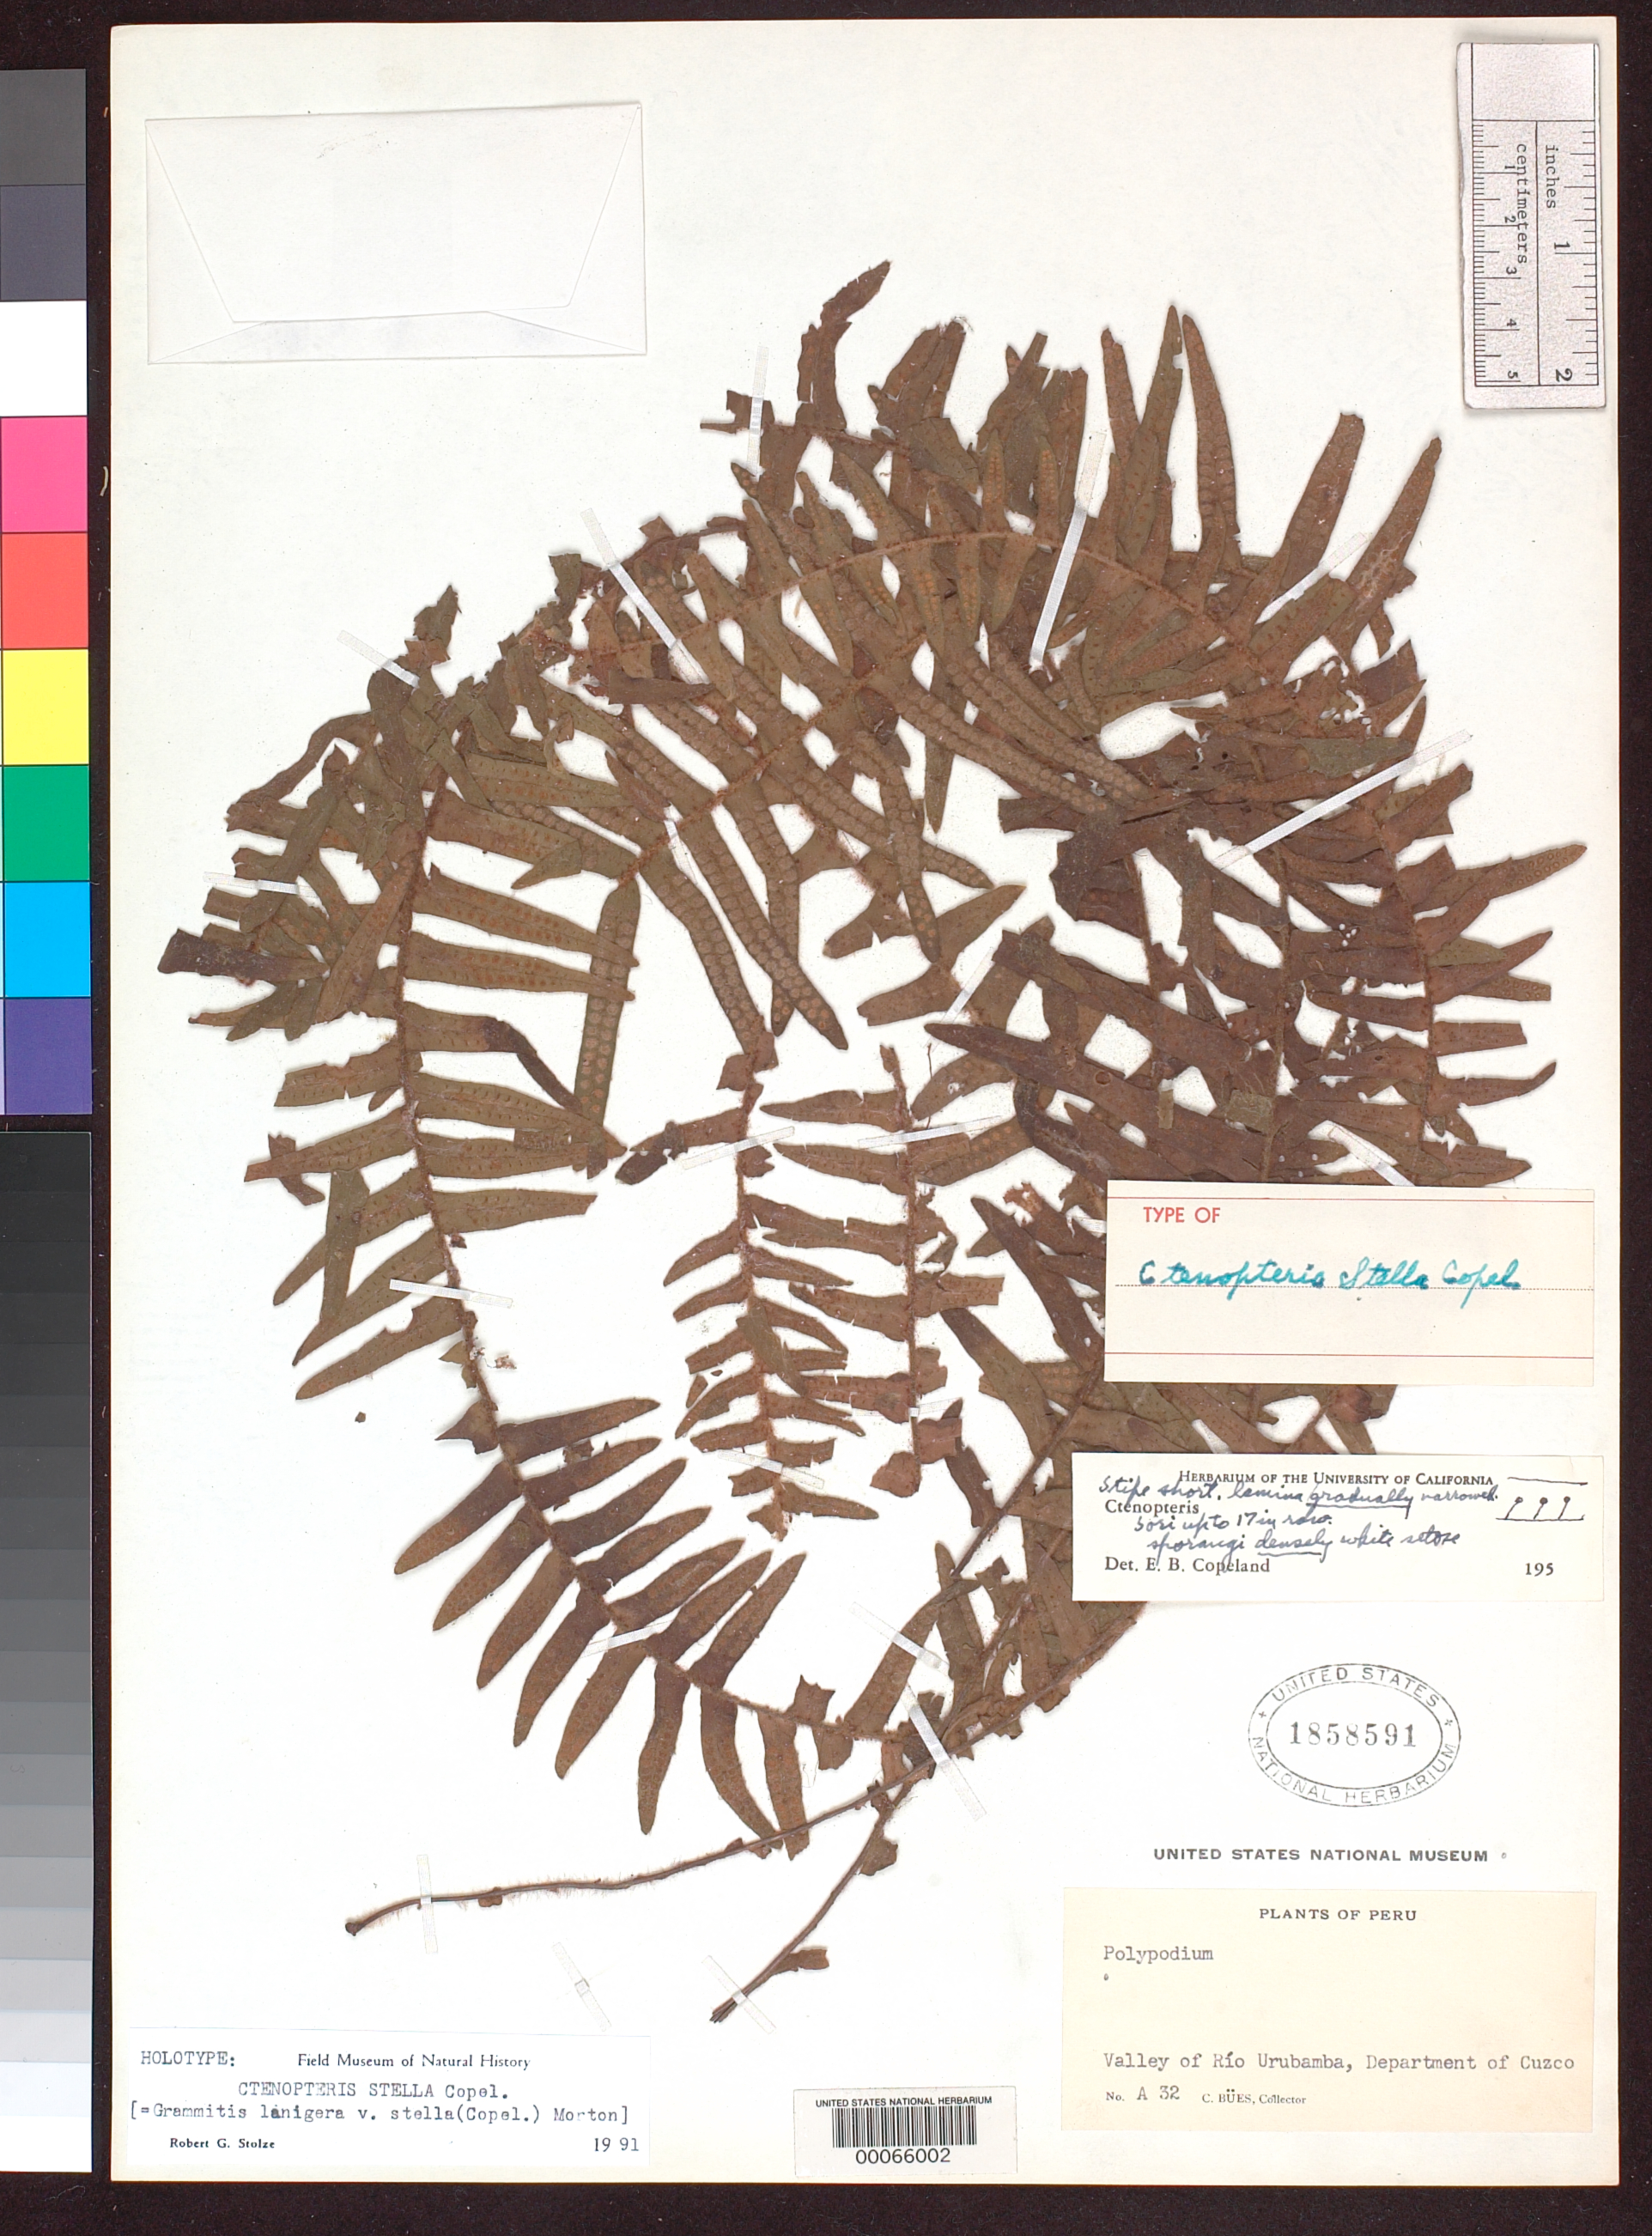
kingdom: Plantae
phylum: Tracheophyta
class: Polypodiopsida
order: Polypodiales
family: Polypodiaceae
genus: Ctenopteris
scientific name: Ctenopteris stella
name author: Copel.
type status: Holotype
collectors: C. Bues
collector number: A32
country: Peru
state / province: Cusco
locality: valley of Río Urubamba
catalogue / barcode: US 1858591